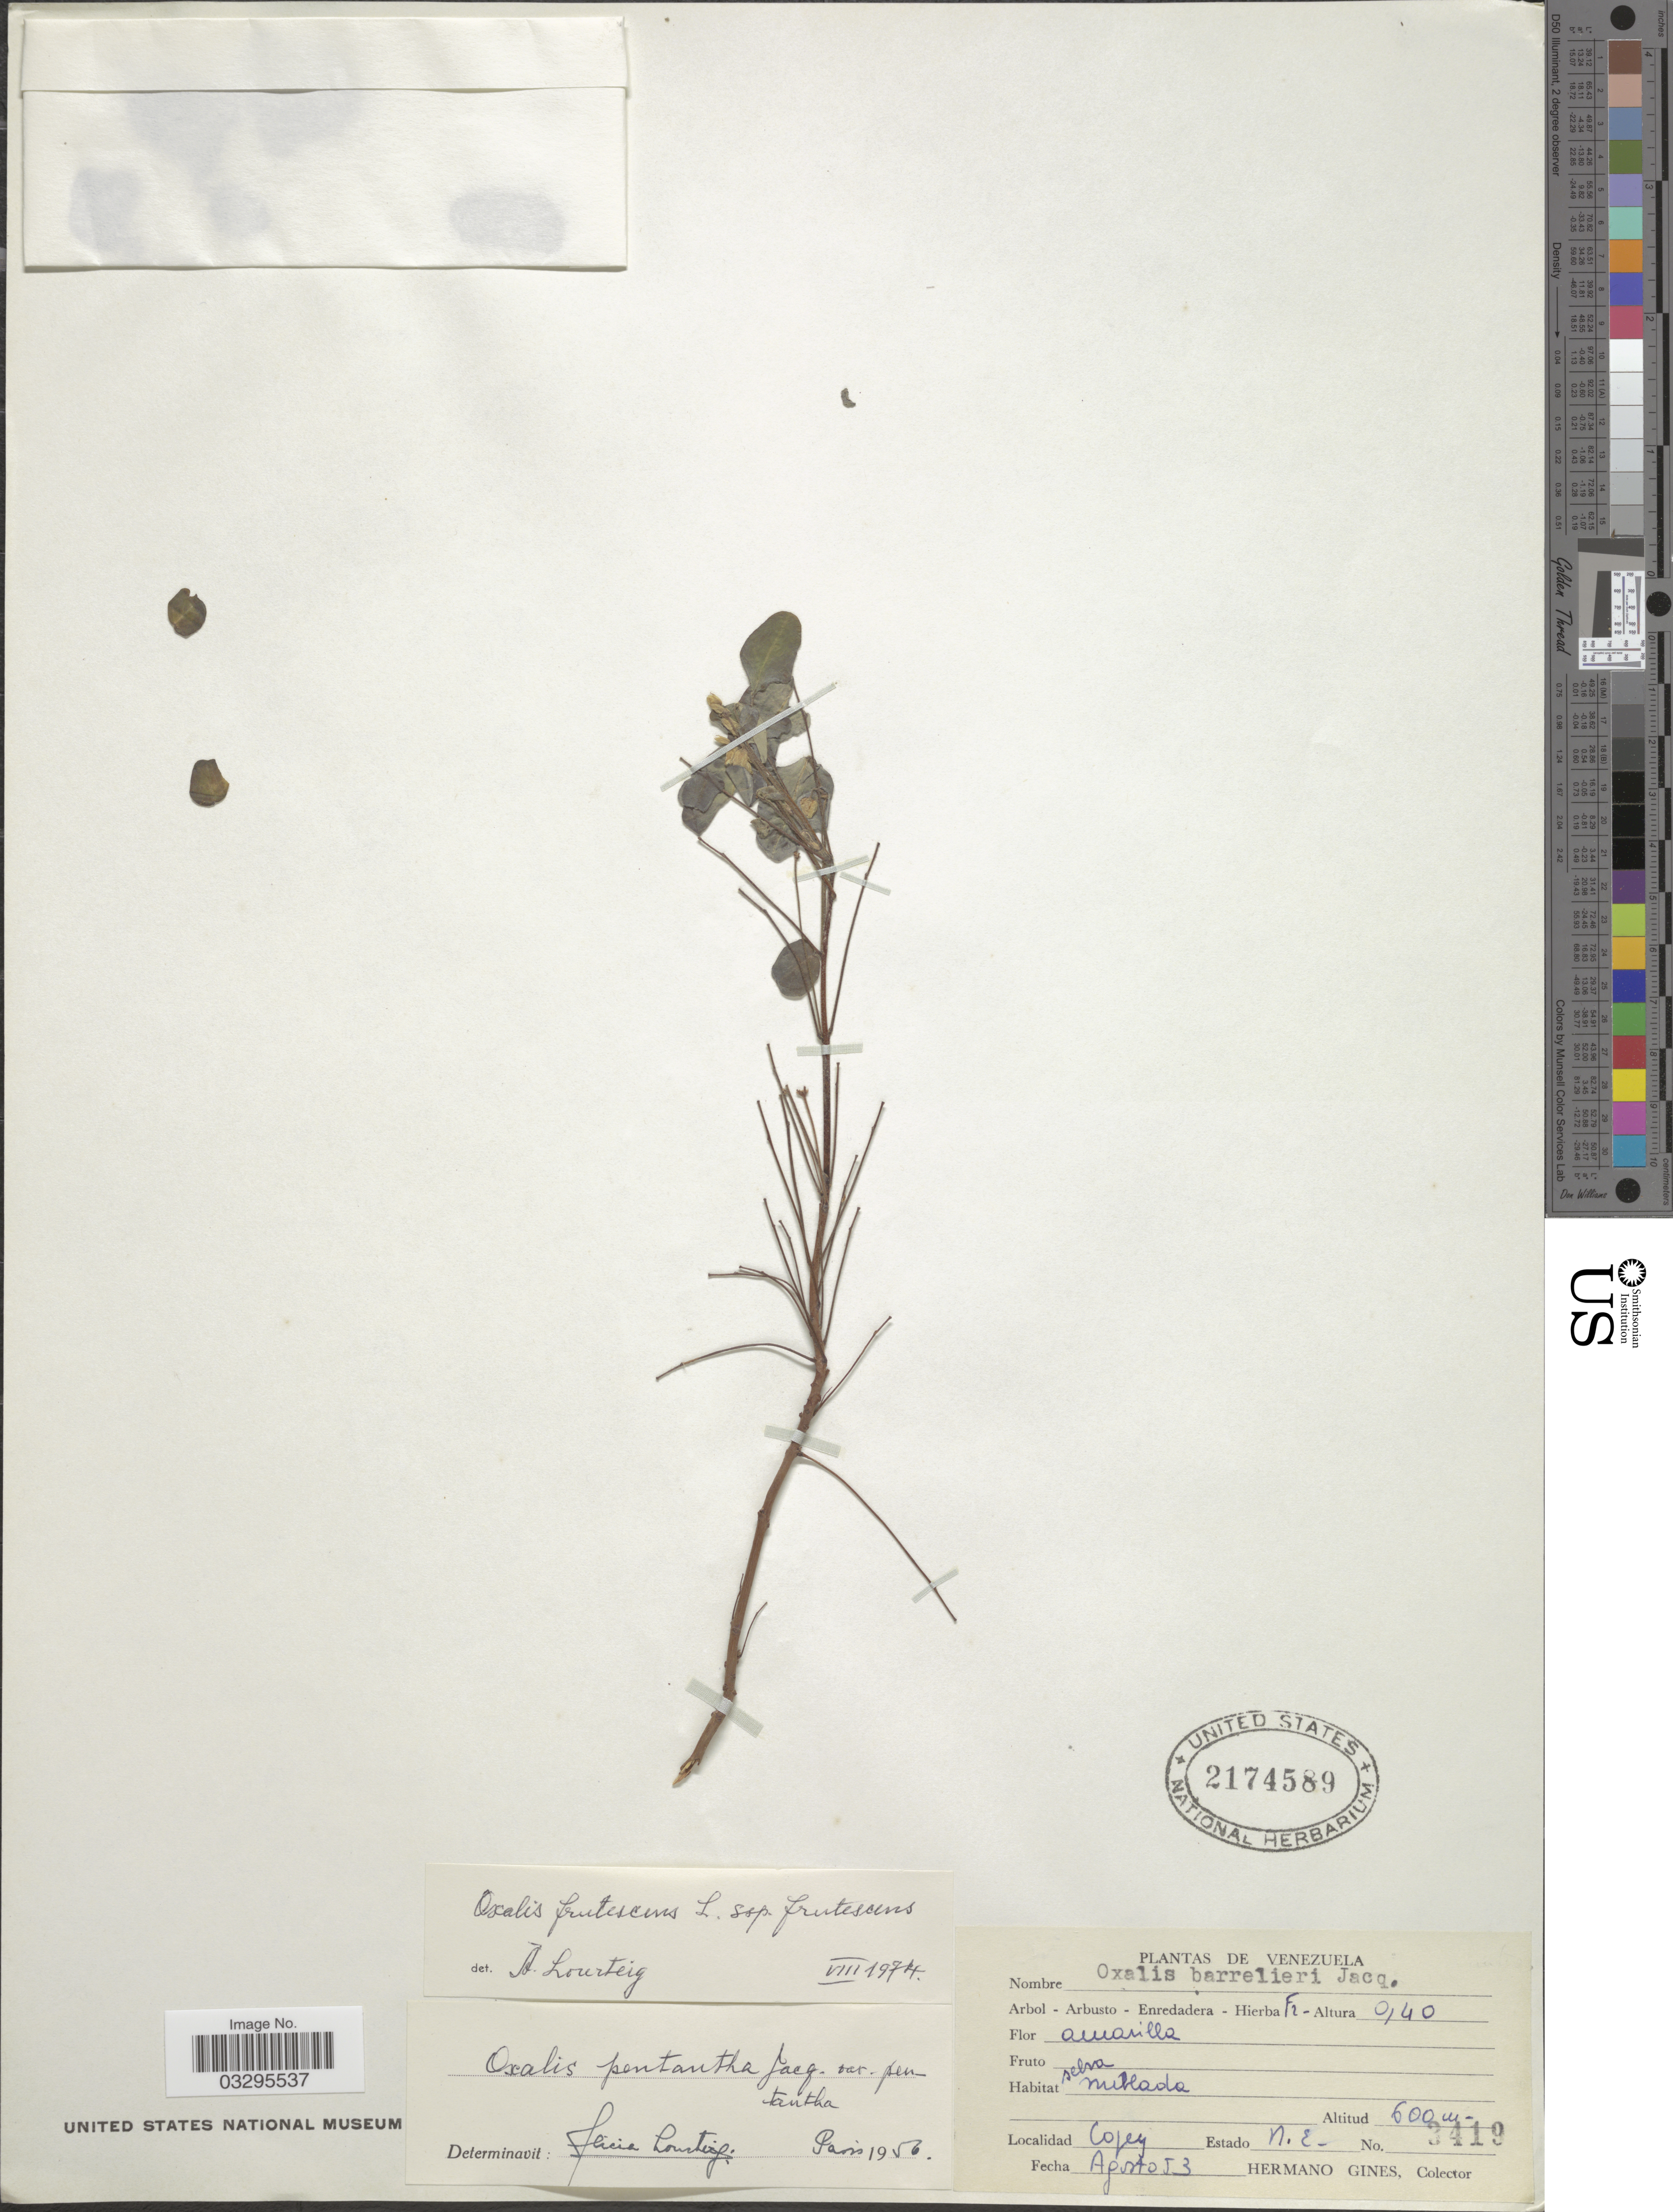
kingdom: Plantae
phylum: Tracheophyta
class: Magnoliopsida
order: Oxalidales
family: Oxalidaceae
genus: Oxalis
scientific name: Oxalis frutescens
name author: L.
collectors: Bro. Gines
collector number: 3419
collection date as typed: Transcribed d/m/y: /8/53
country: Venezuela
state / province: Nueva Esparta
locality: Copey. Estado N. E.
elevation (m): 600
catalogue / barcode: US 2174589